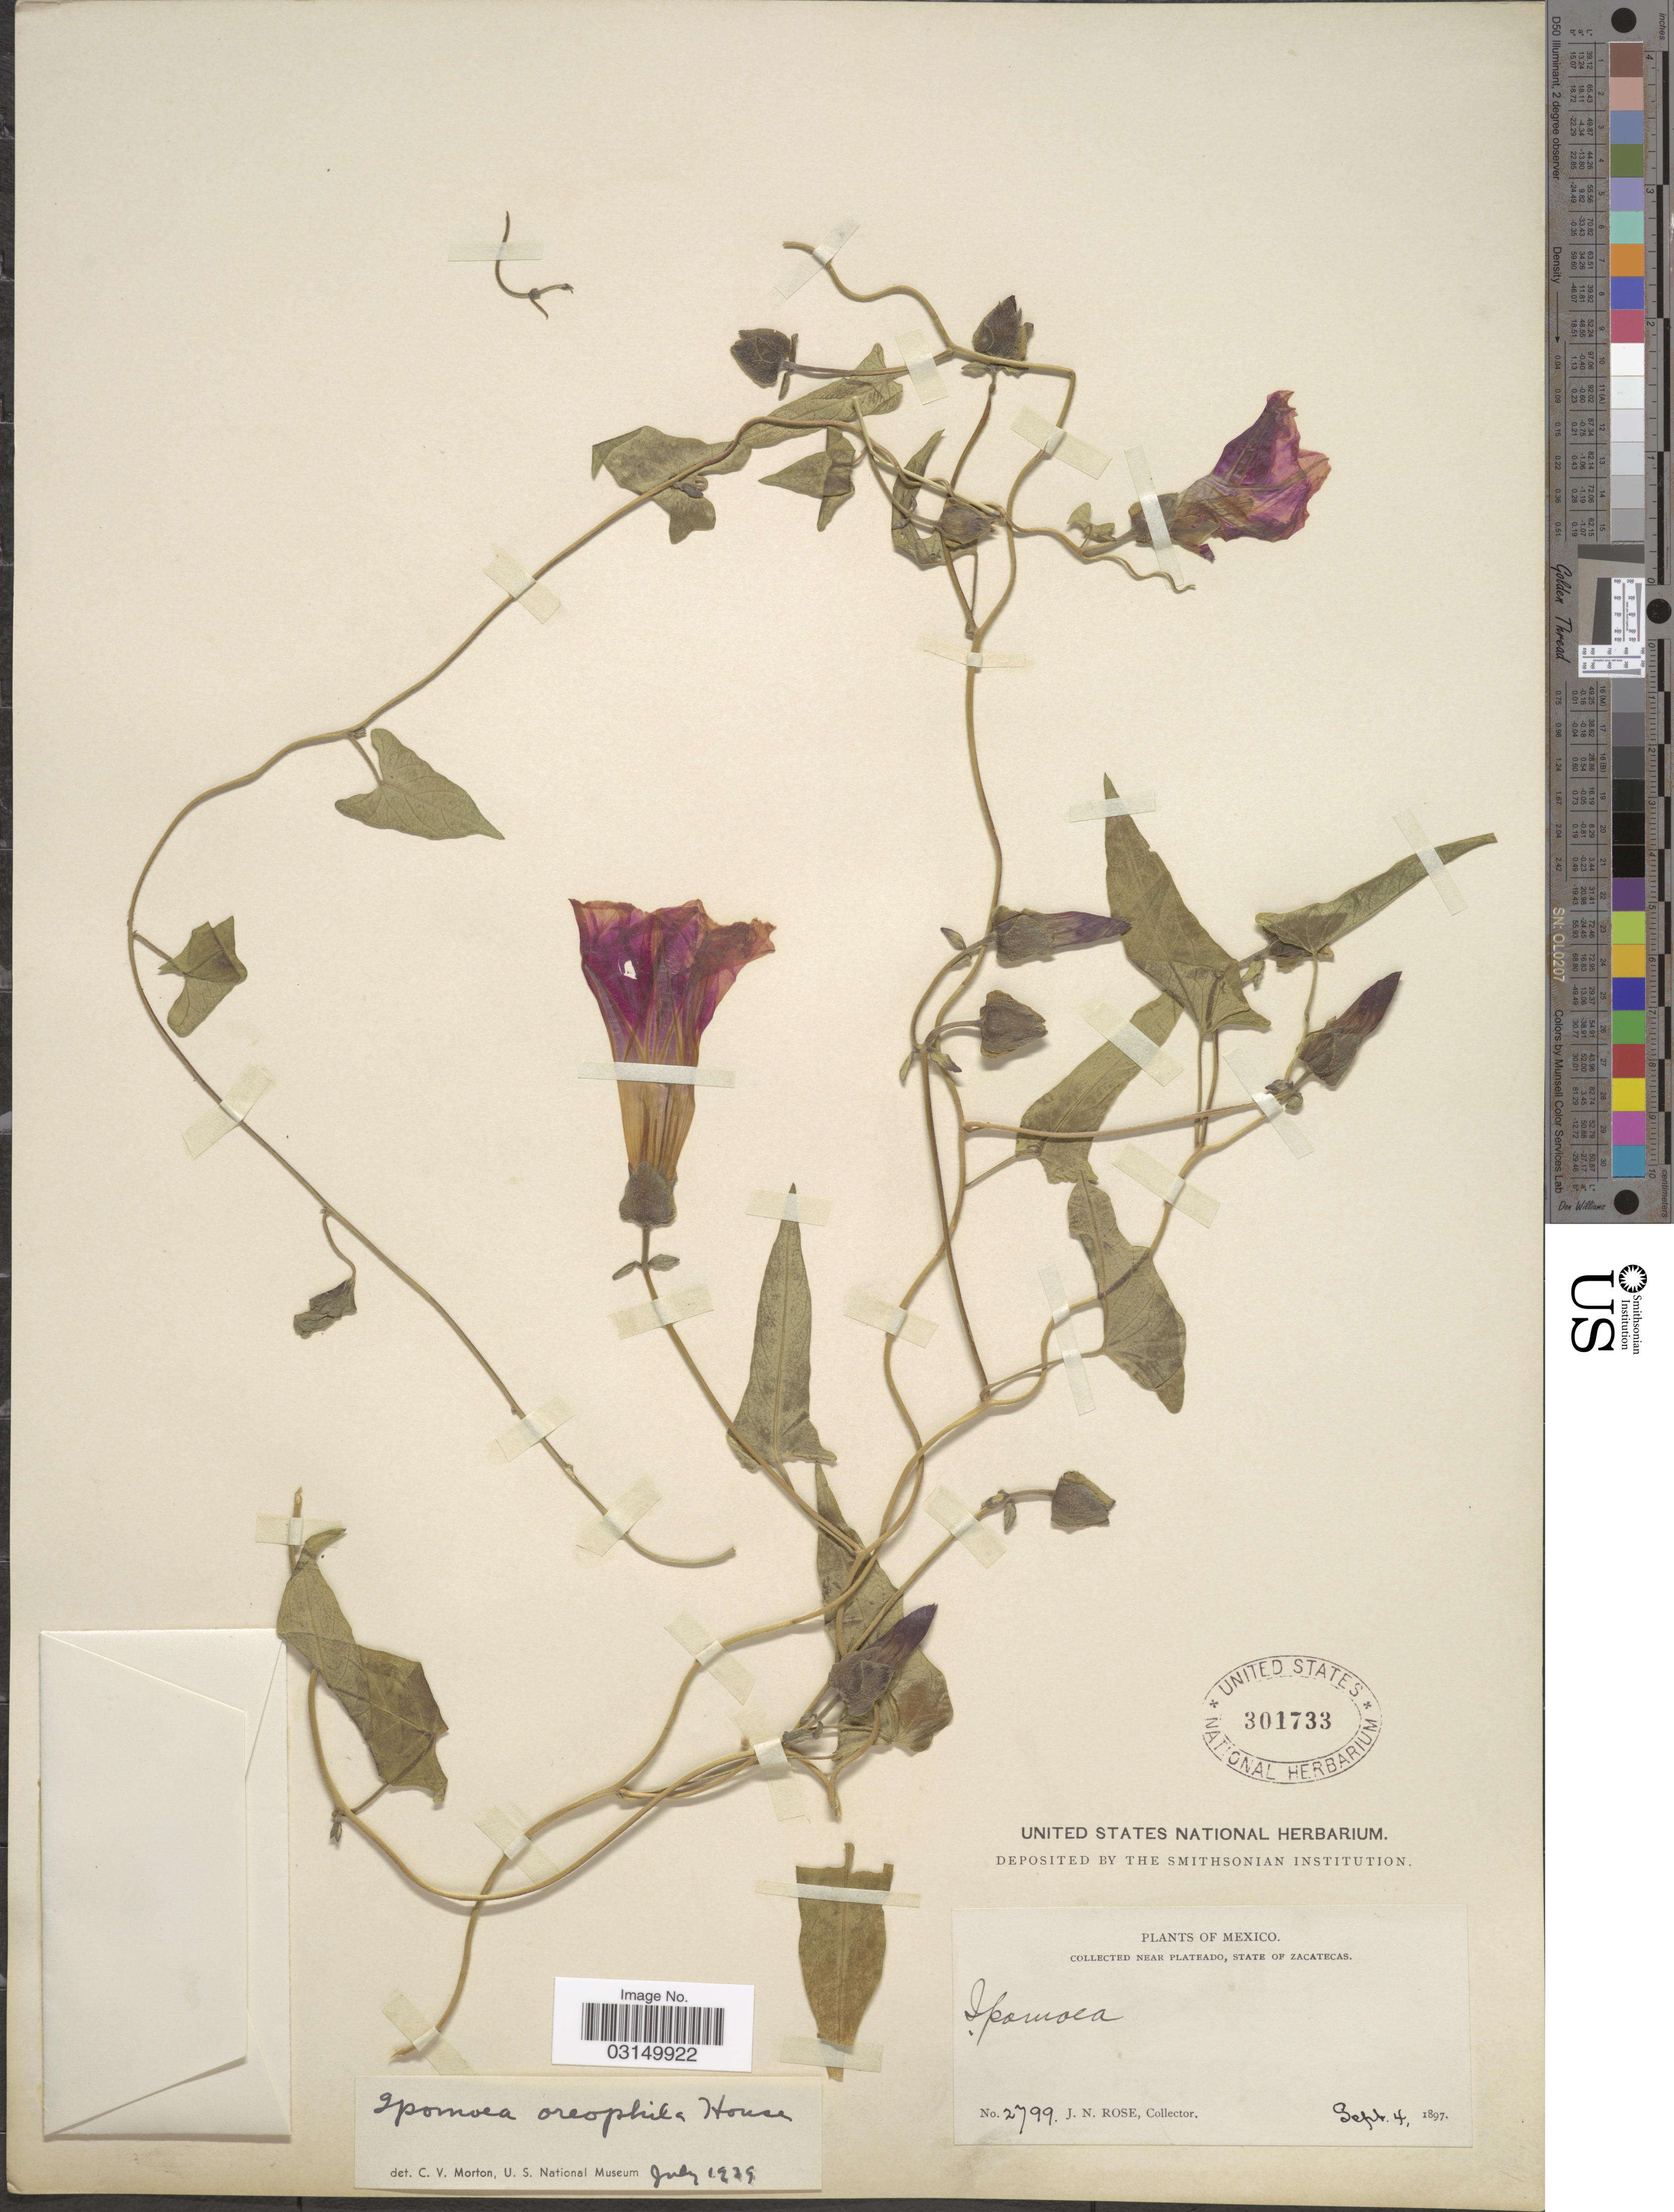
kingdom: Plantae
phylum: Tracheophyta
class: Magnoliopsida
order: Solanales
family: Convolvulaceae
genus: Ipomoea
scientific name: Ipomoea delphinifolia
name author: M. Martens & Galeotti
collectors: J. N. Rose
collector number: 2799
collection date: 1897-09-04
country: Mexico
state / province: Zacatecas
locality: Near Plateado.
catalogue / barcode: US 301733